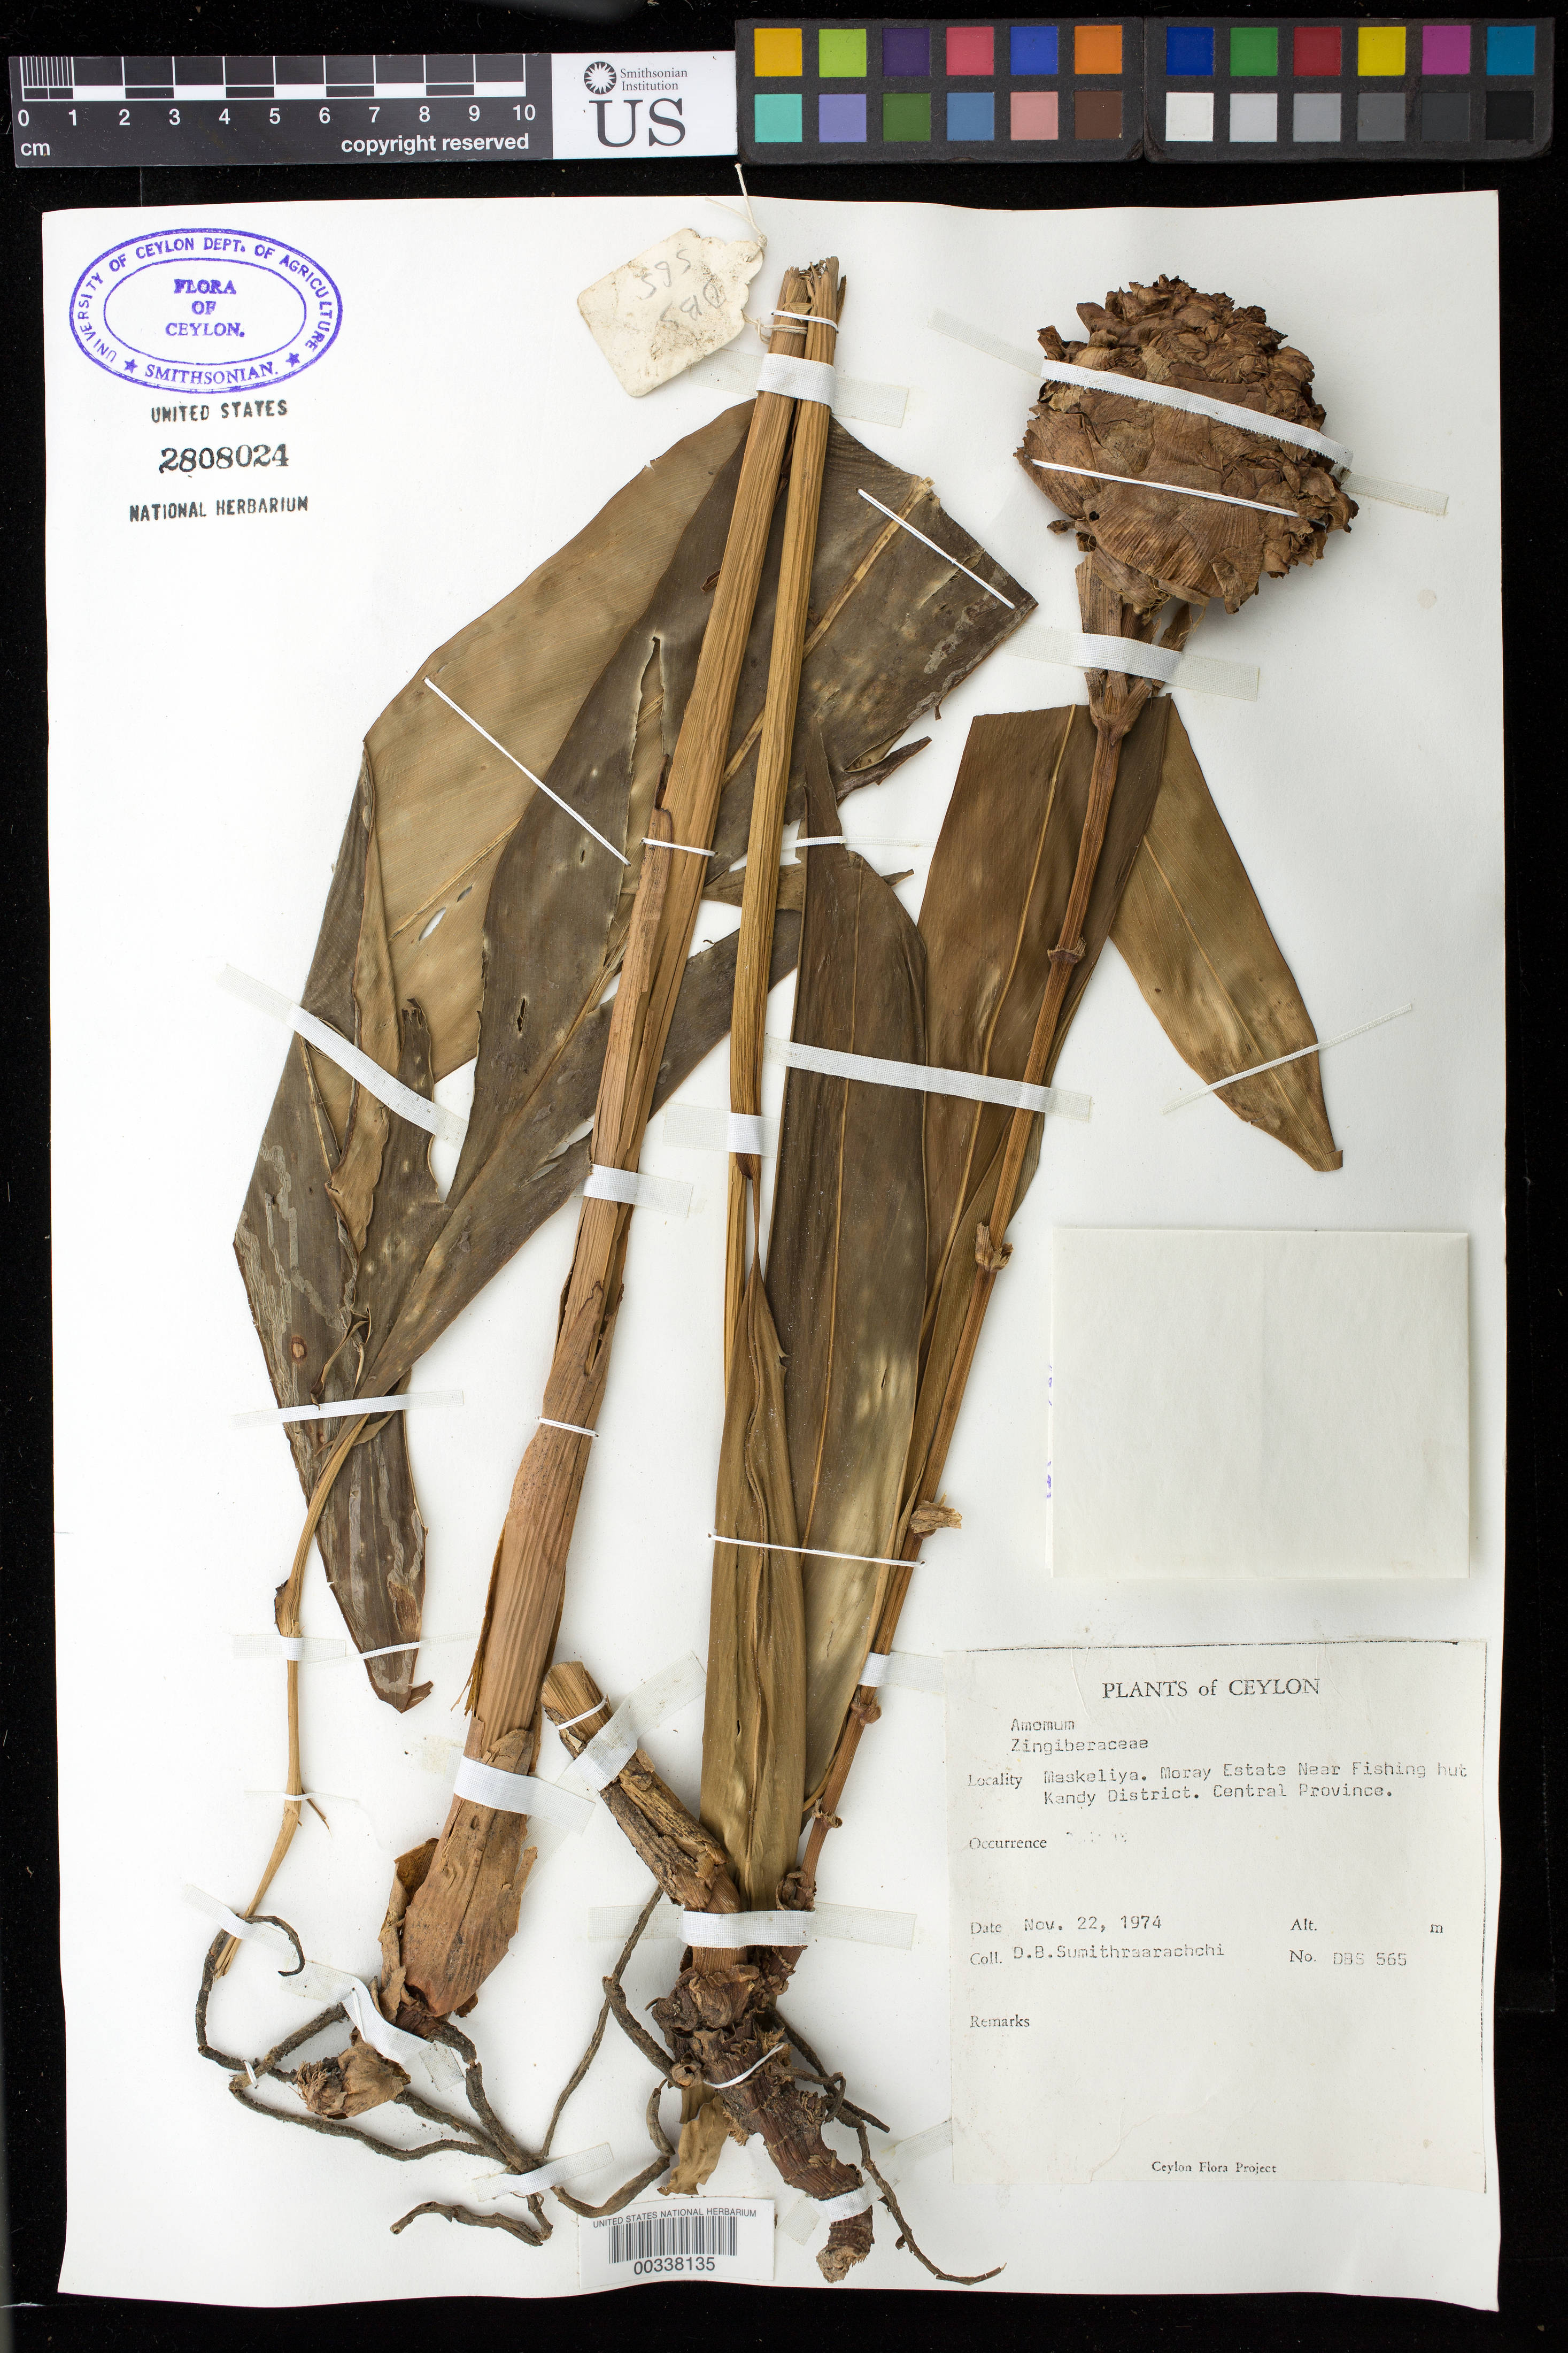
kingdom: Plantae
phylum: Tracheophyta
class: Liliopsida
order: Zingiberales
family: Zingiberaceae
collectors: D. B. Sumithraarachchi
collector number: Dbs 565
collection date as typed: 22 Nov 1974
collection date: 1974-11-22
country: Sri Lanka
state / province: Central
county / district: Kandy Dist.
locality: Plants of ceylon, maskeliya, moray estate near fishing hut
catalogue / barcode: US 2808024